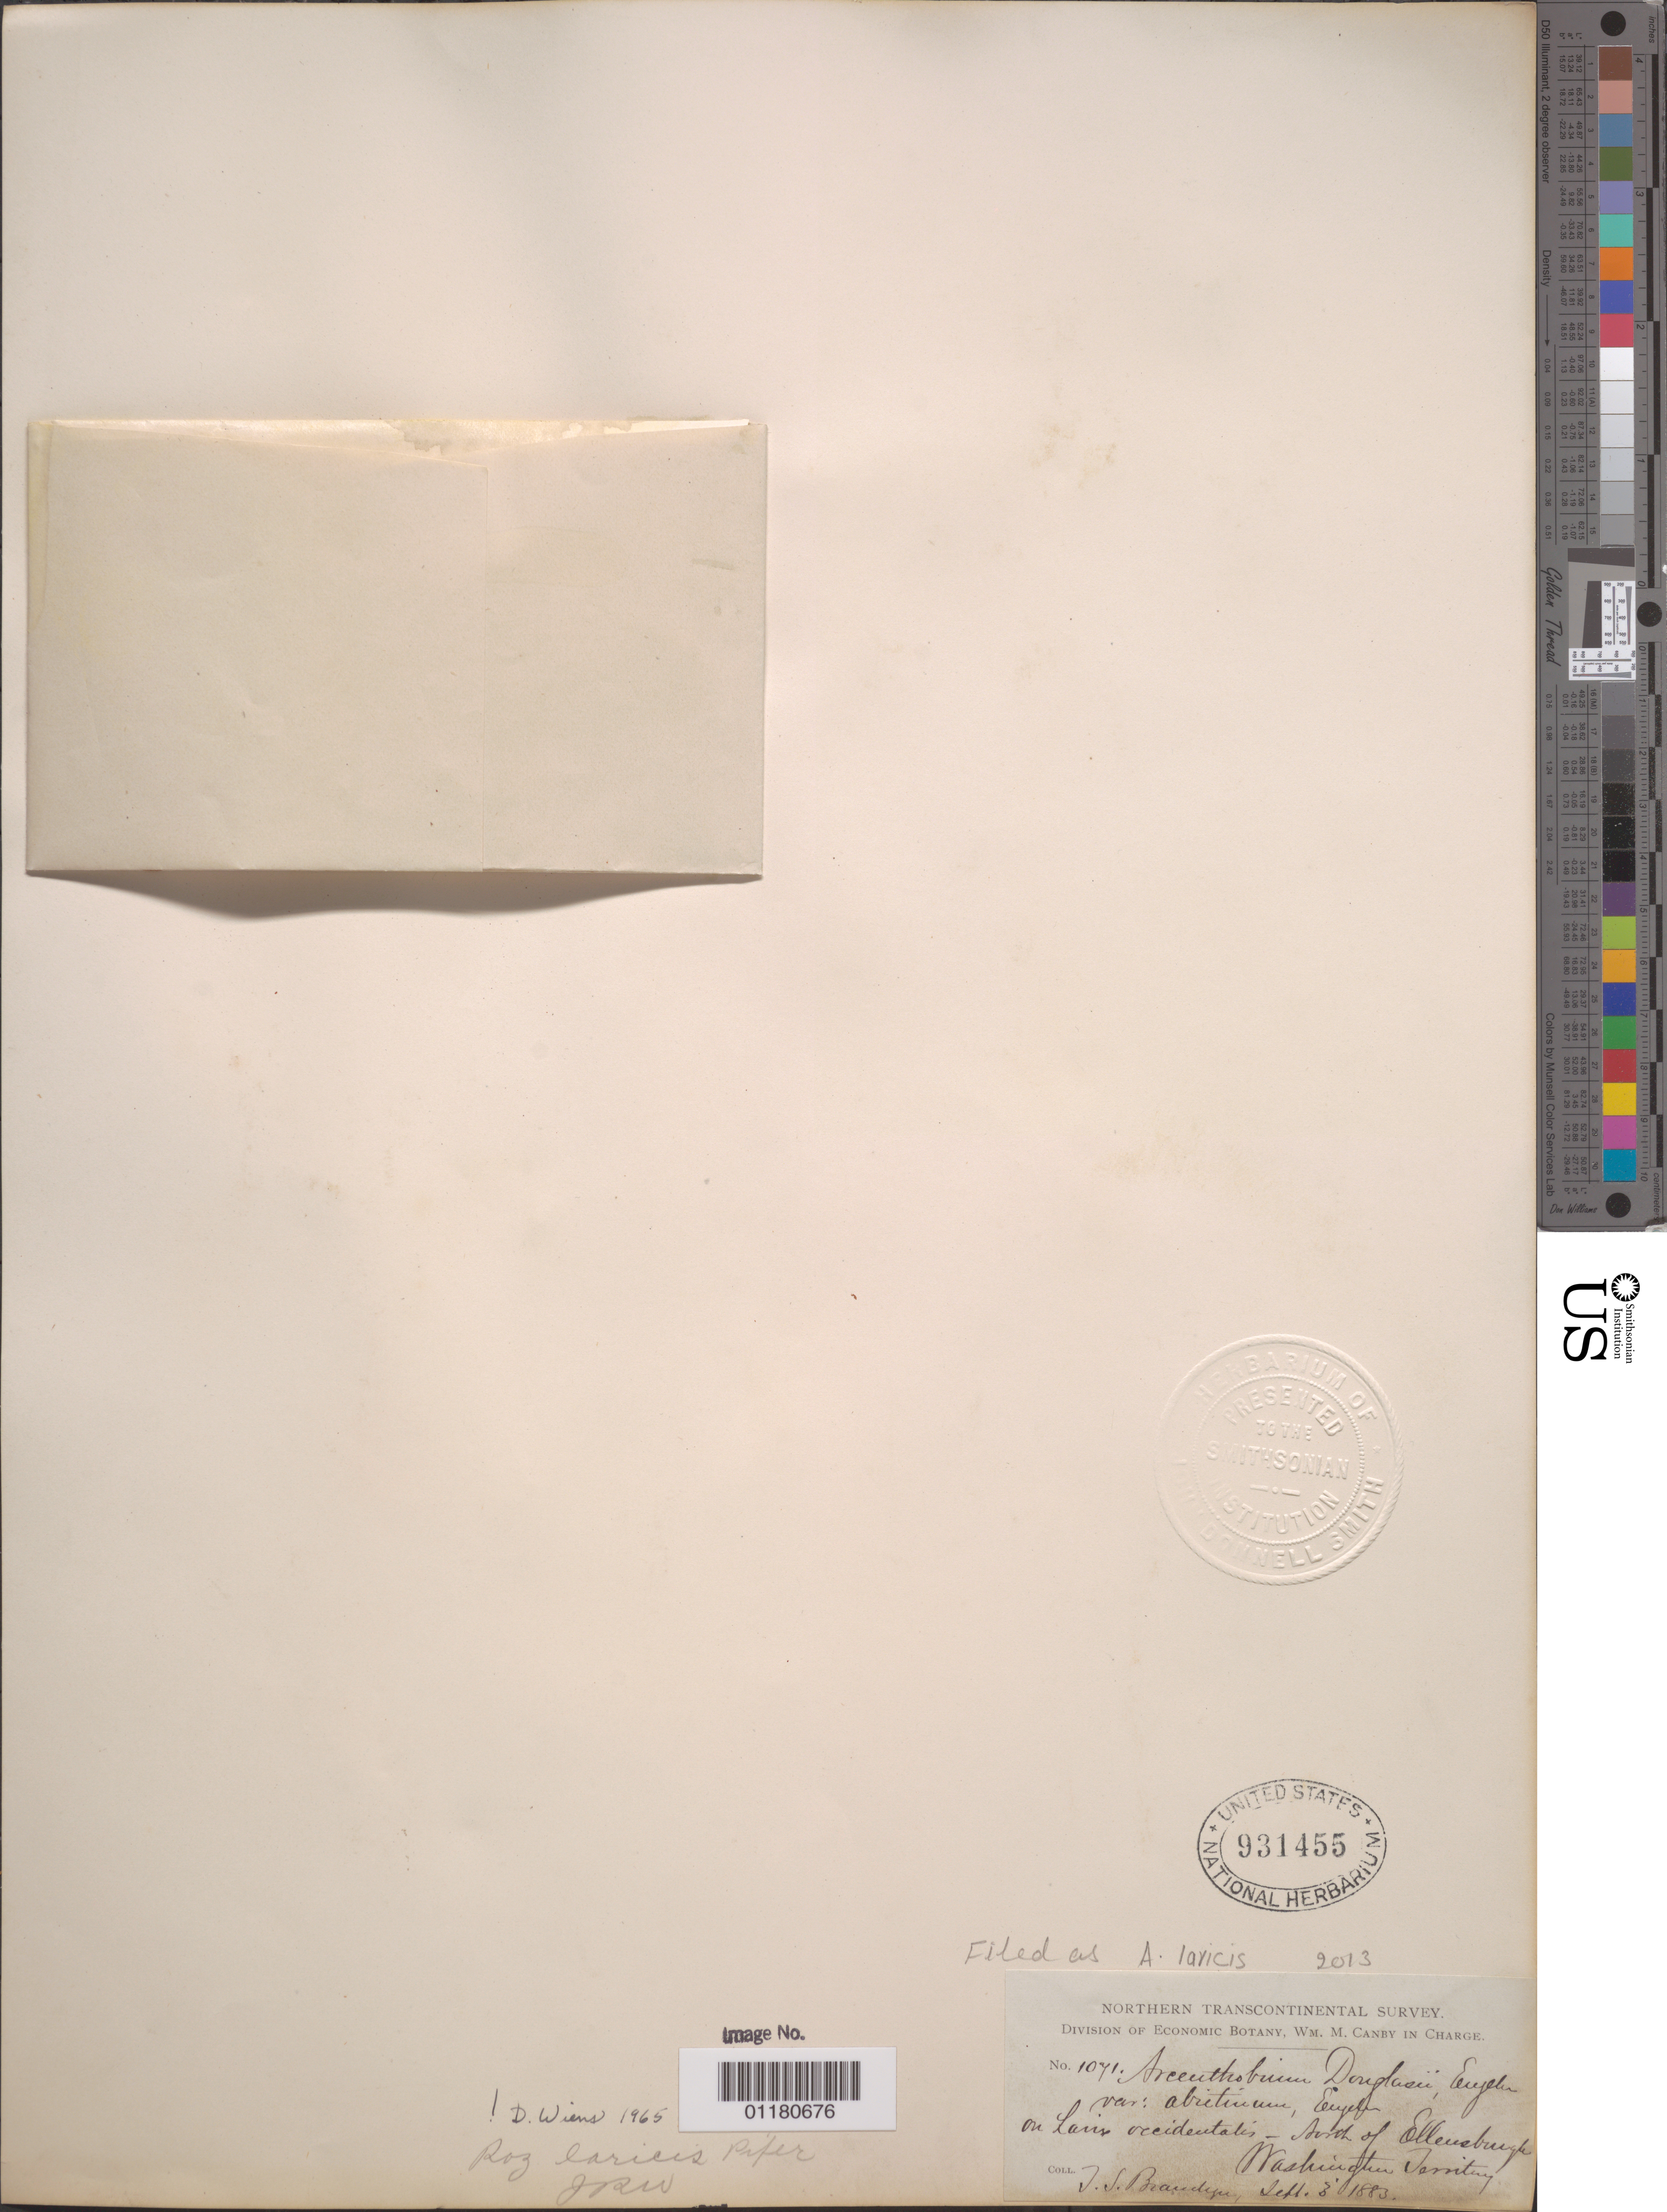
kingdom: Plantae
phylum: Tracheophyta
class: Magnoliopsida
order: Santalales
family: Viscaceae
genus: Arceuthobium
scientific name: Arceuthobium laricis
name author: (M.E. Jones) H. St. John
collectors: J. S. Brandegee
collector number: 1071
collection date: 1883-09-03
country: United States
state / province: Washington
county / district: Kittitas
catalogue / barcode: US 931455